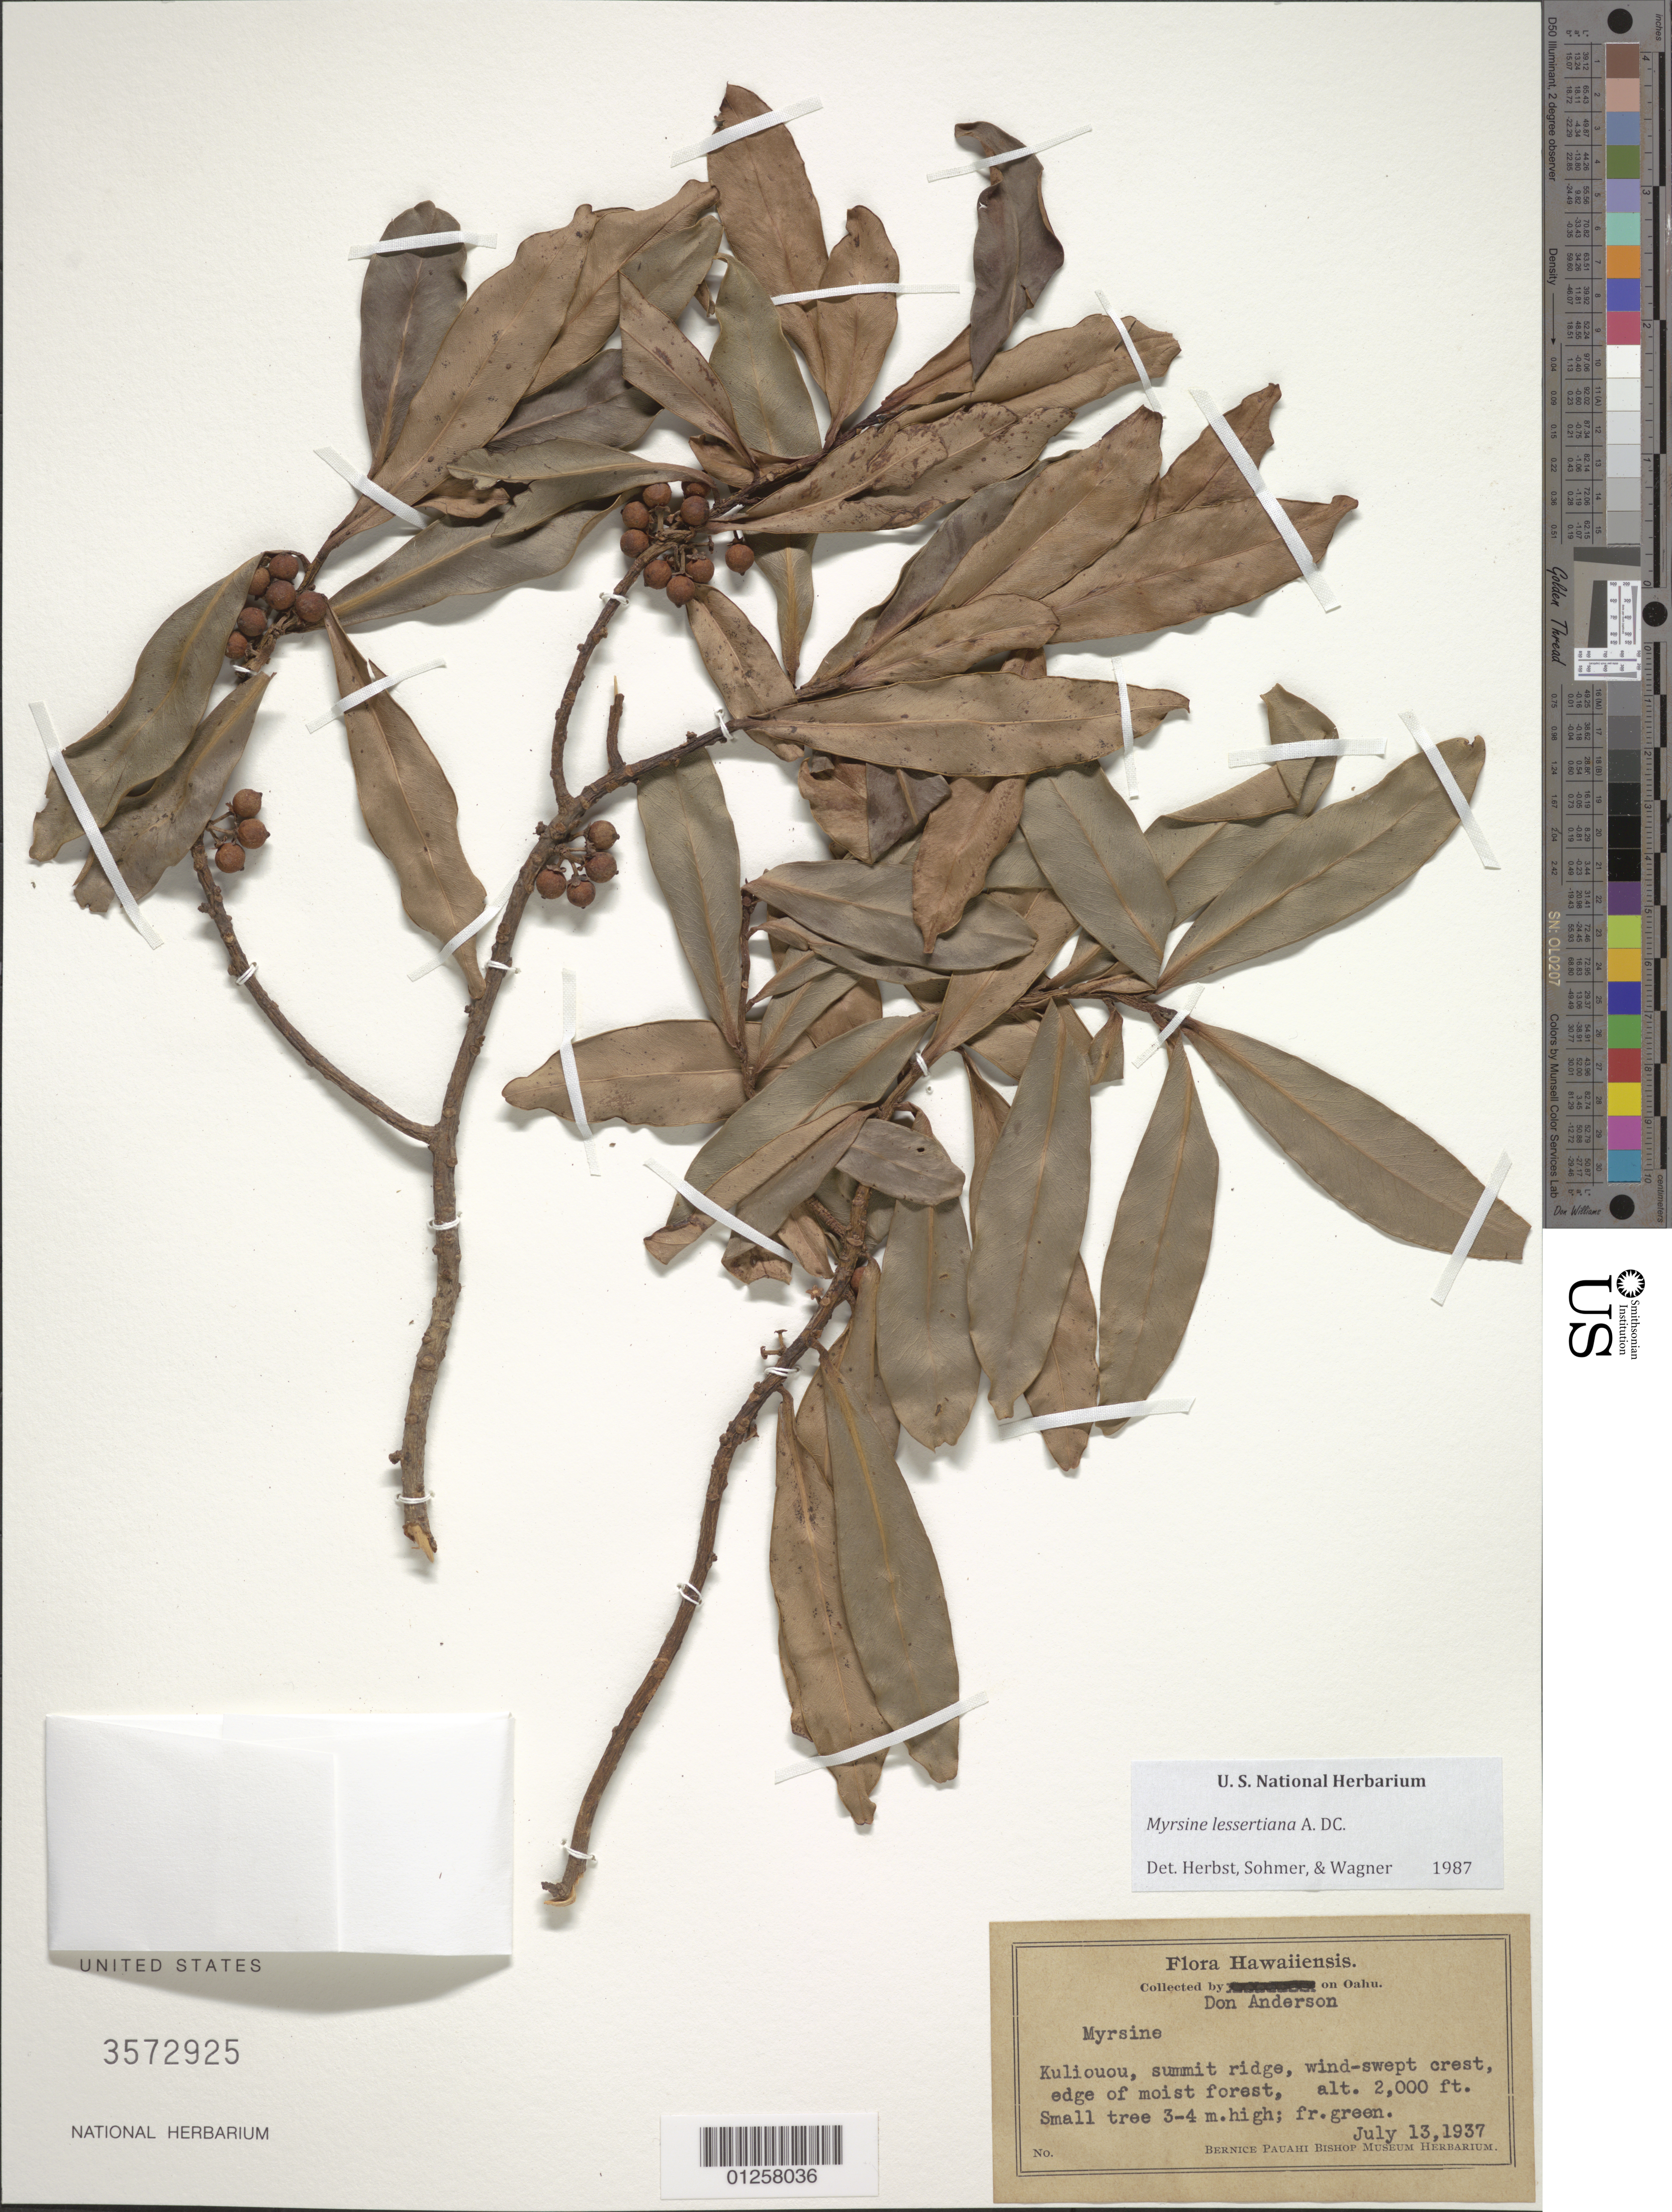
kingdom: Plantae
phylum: Tracheophyta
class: Magnoliopsida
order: Ericales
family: Primulaceae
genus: Myrsine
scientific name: Myrsine lessertiana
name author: A. DC.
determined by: Herbst, D. R.; Sohmer, S. H.; Wagner, W. L.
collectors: D. Anderson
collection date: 1937-07-13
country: United States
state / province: Hawaii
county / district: Honolulu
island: Oahu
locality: Kuliouou, summit ridge, wind-swept crest.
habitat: Edge of moist forest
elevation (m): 610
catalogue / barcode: US 3572925